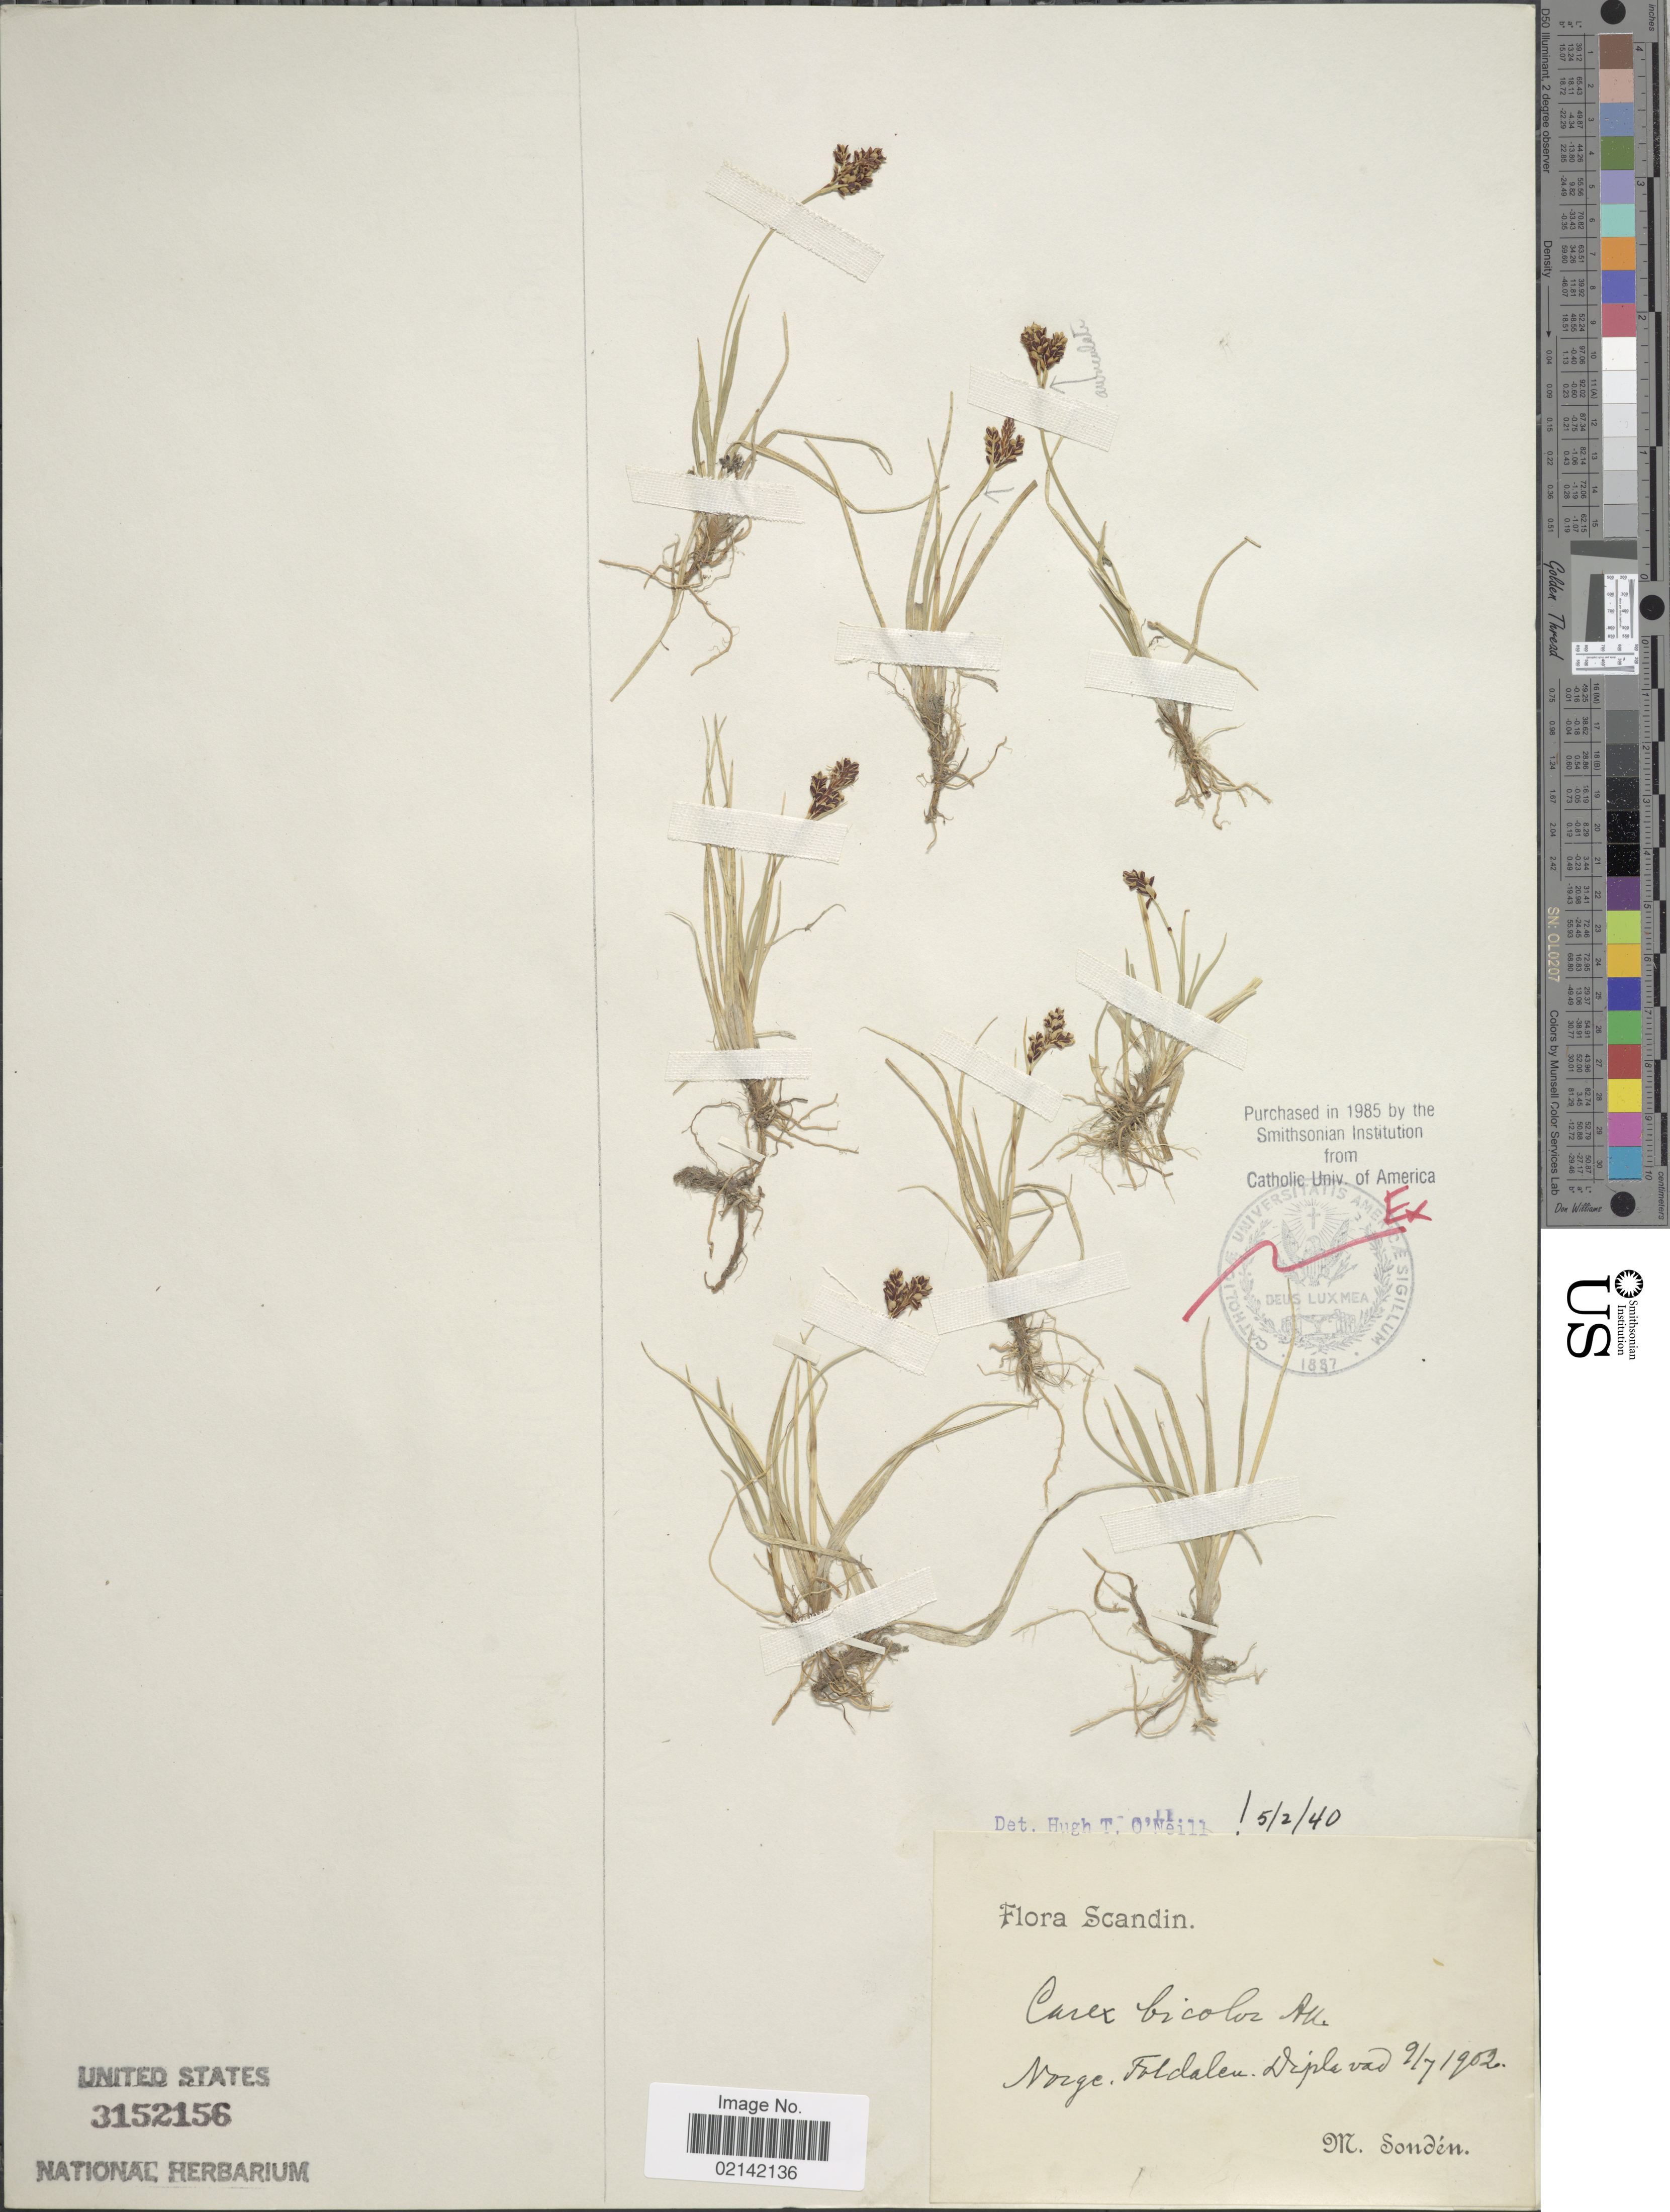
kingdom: Plantae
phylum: Tracheophyta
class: Liliopsida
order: Poales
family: Cyperaceae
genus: Carex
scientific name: Carex bicolor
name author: Bellardi ex All.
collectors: M. Sondén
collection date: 1902-07-09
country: Norway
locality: Scandin, Norge, Foldalen, Diple vad.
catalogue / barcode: US 3152156